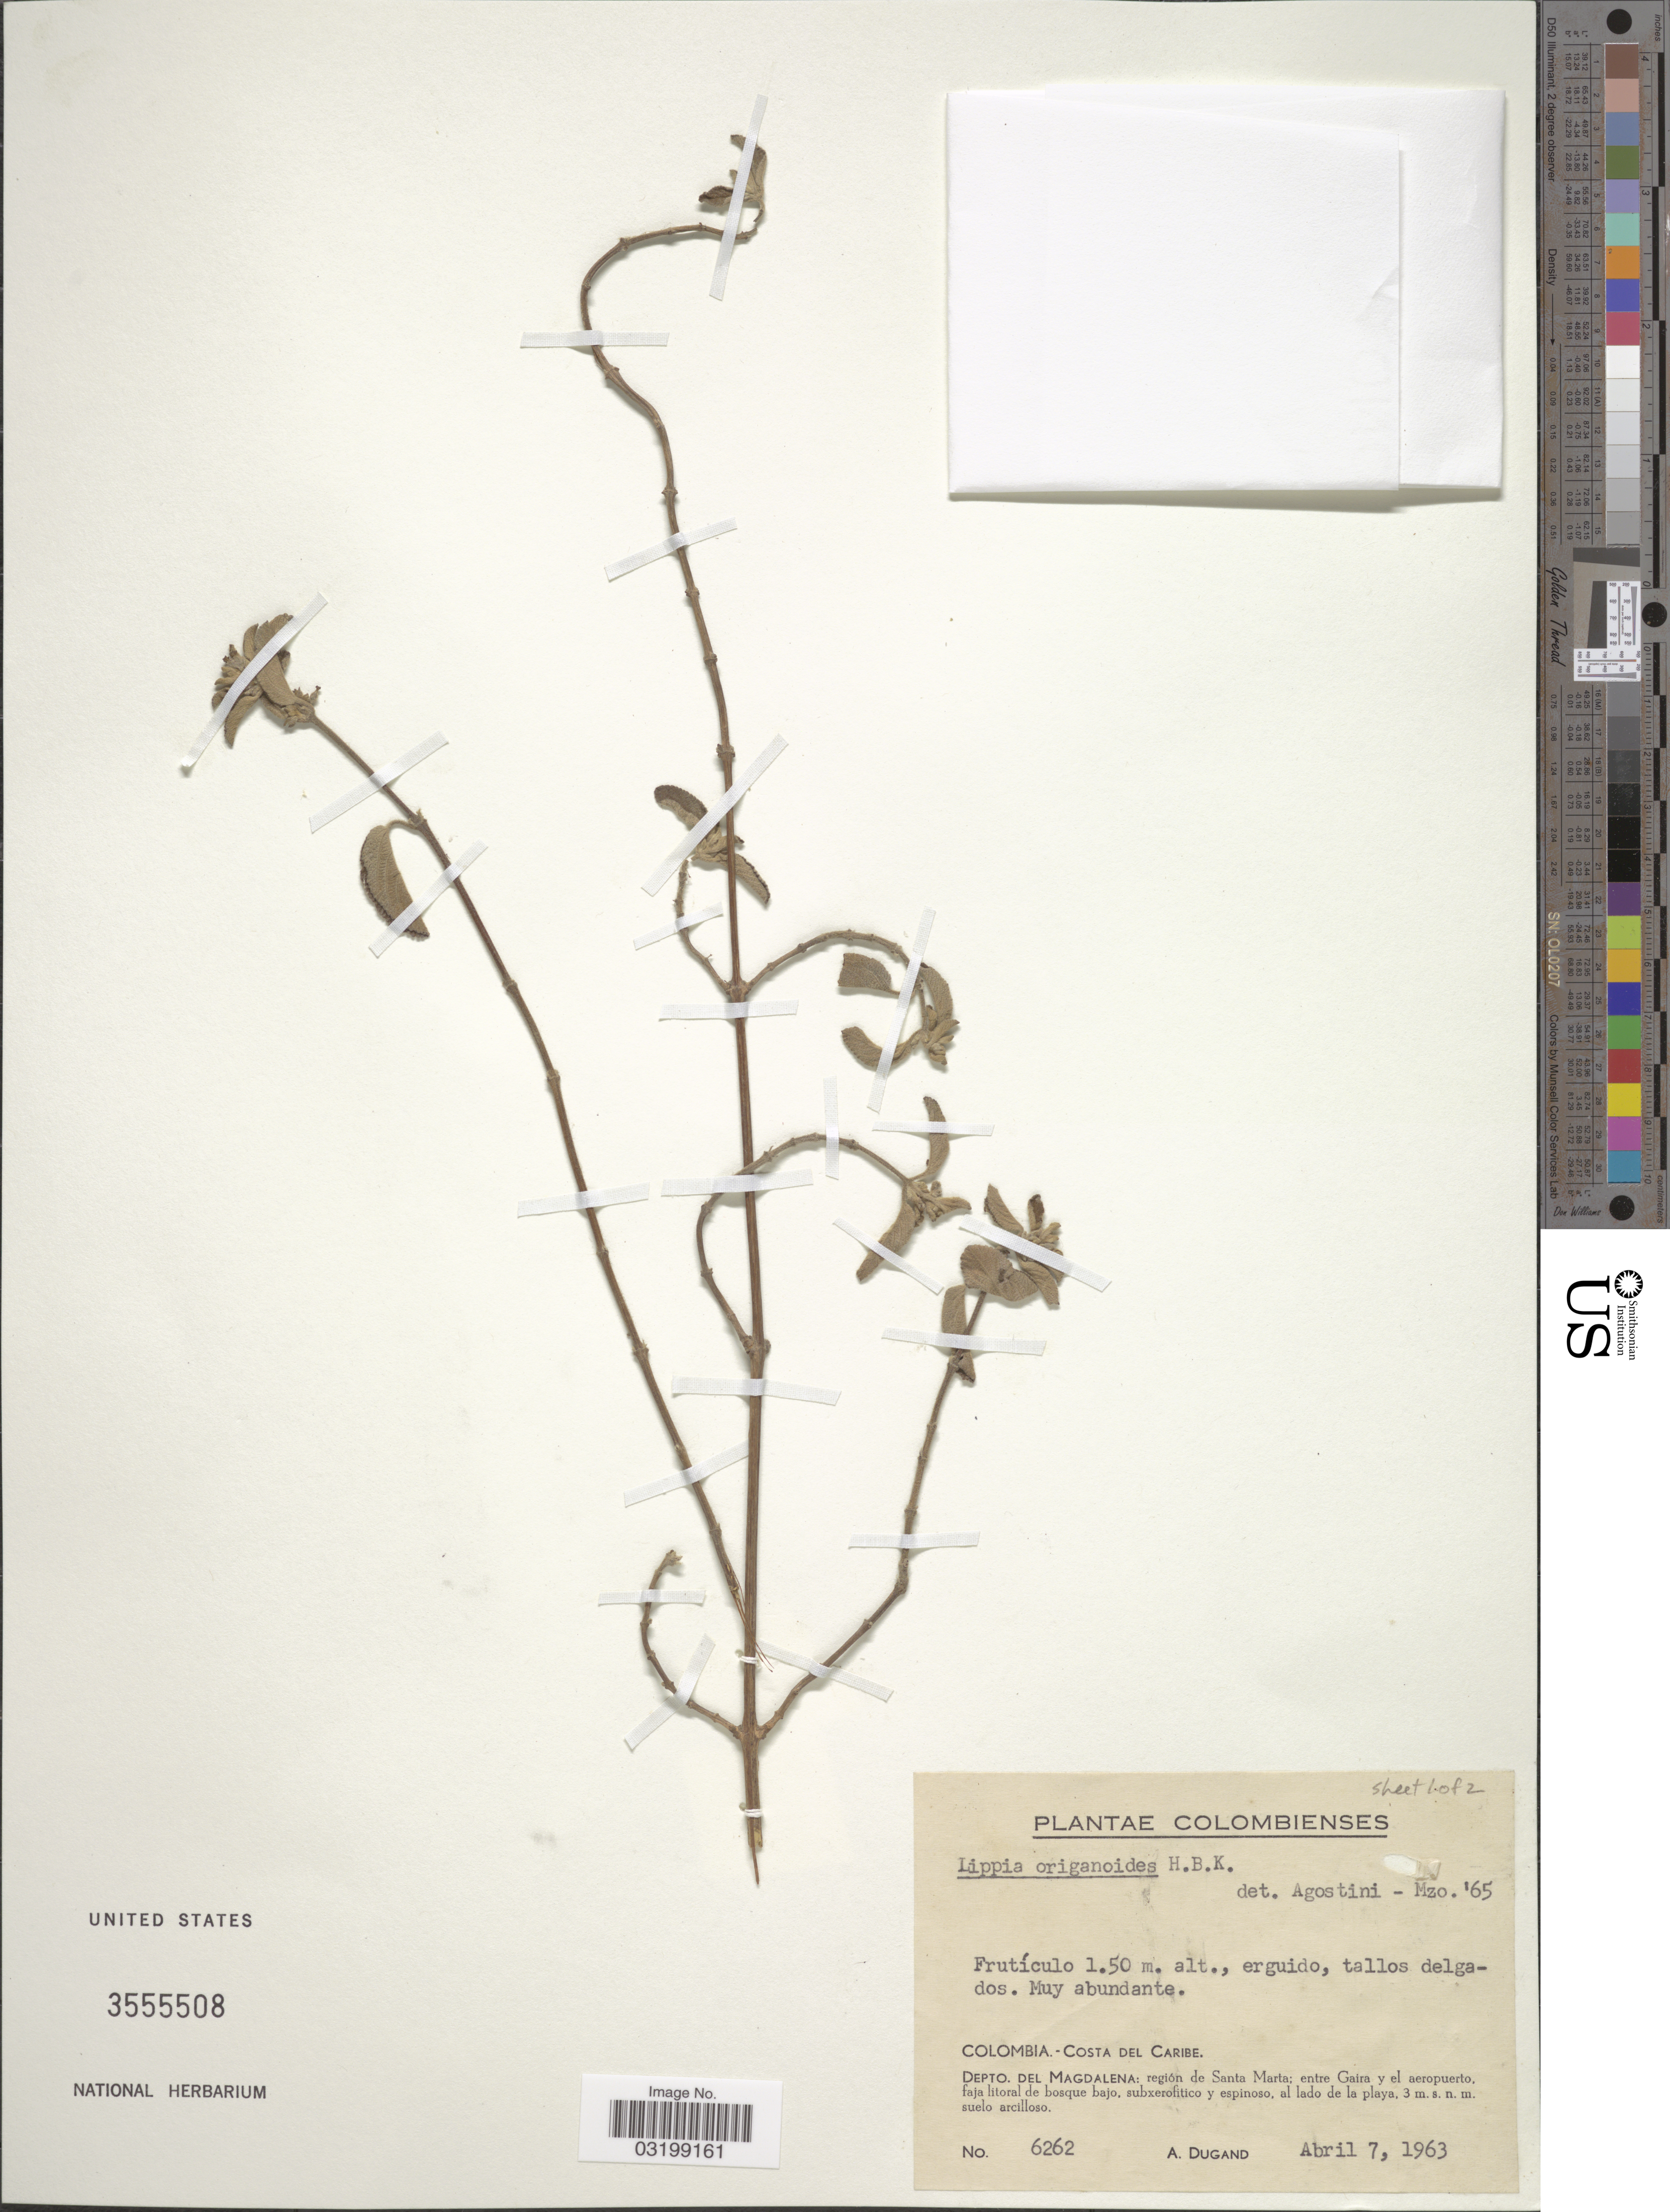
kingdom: Plantae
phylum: Tracheophyta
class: Magnoliopsida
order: Lamiales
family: Verbenaceae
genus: Lippia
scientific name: Lippia origanoides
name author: Kunth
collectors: A. Dugand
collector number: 6262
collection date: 1963-04-07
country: Colombia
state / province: Magdalena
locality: Costa del Caribe. Depto. del Magdalena: región de Santa Marta; entre Gaira y el aeropuerto.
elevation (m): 3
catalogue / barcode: US 3555508